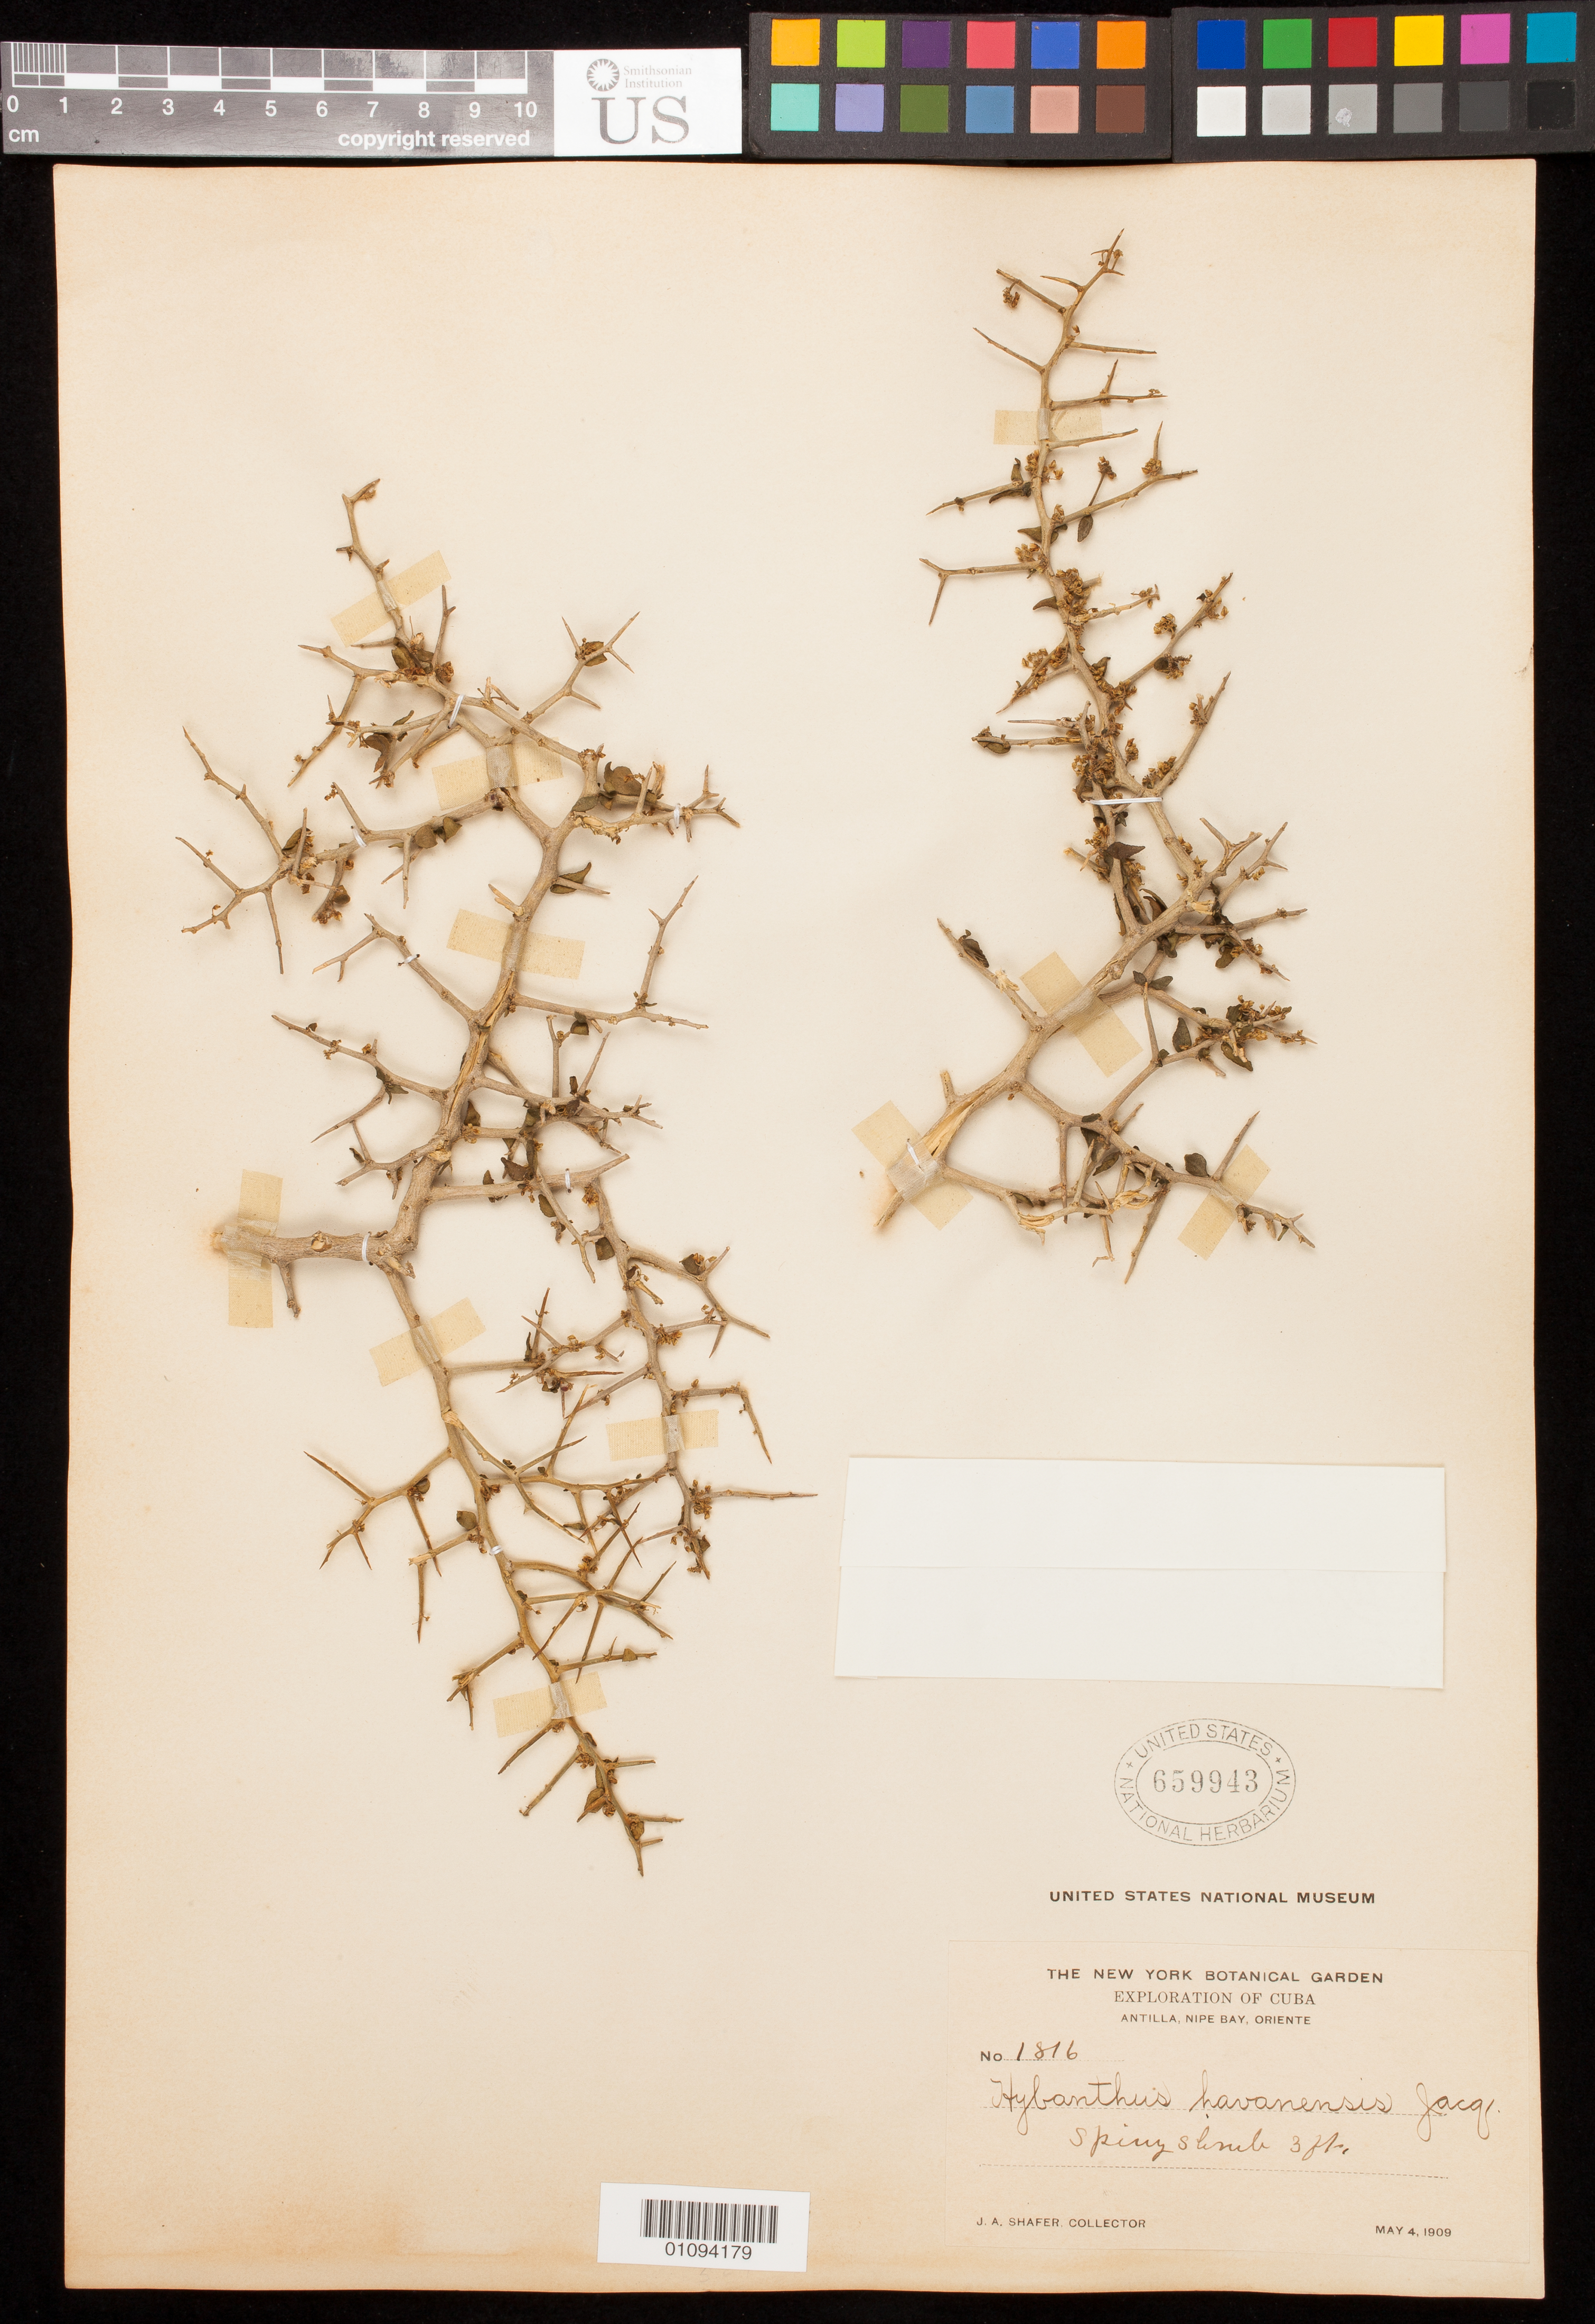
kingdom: Plantae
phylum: Tracheophyta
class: Magnoliopsida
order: Malpighiales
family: Violaceae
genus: Hybanthus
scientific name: Hybanthus havanensis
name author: Jacq.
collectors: J. A. Shafer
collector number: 1816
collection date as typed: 04 May 1909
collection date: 1909-05-04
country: Cuba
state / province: Holguín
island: Cuba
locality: Antilla, Nipe Bay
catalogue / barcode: US 659943